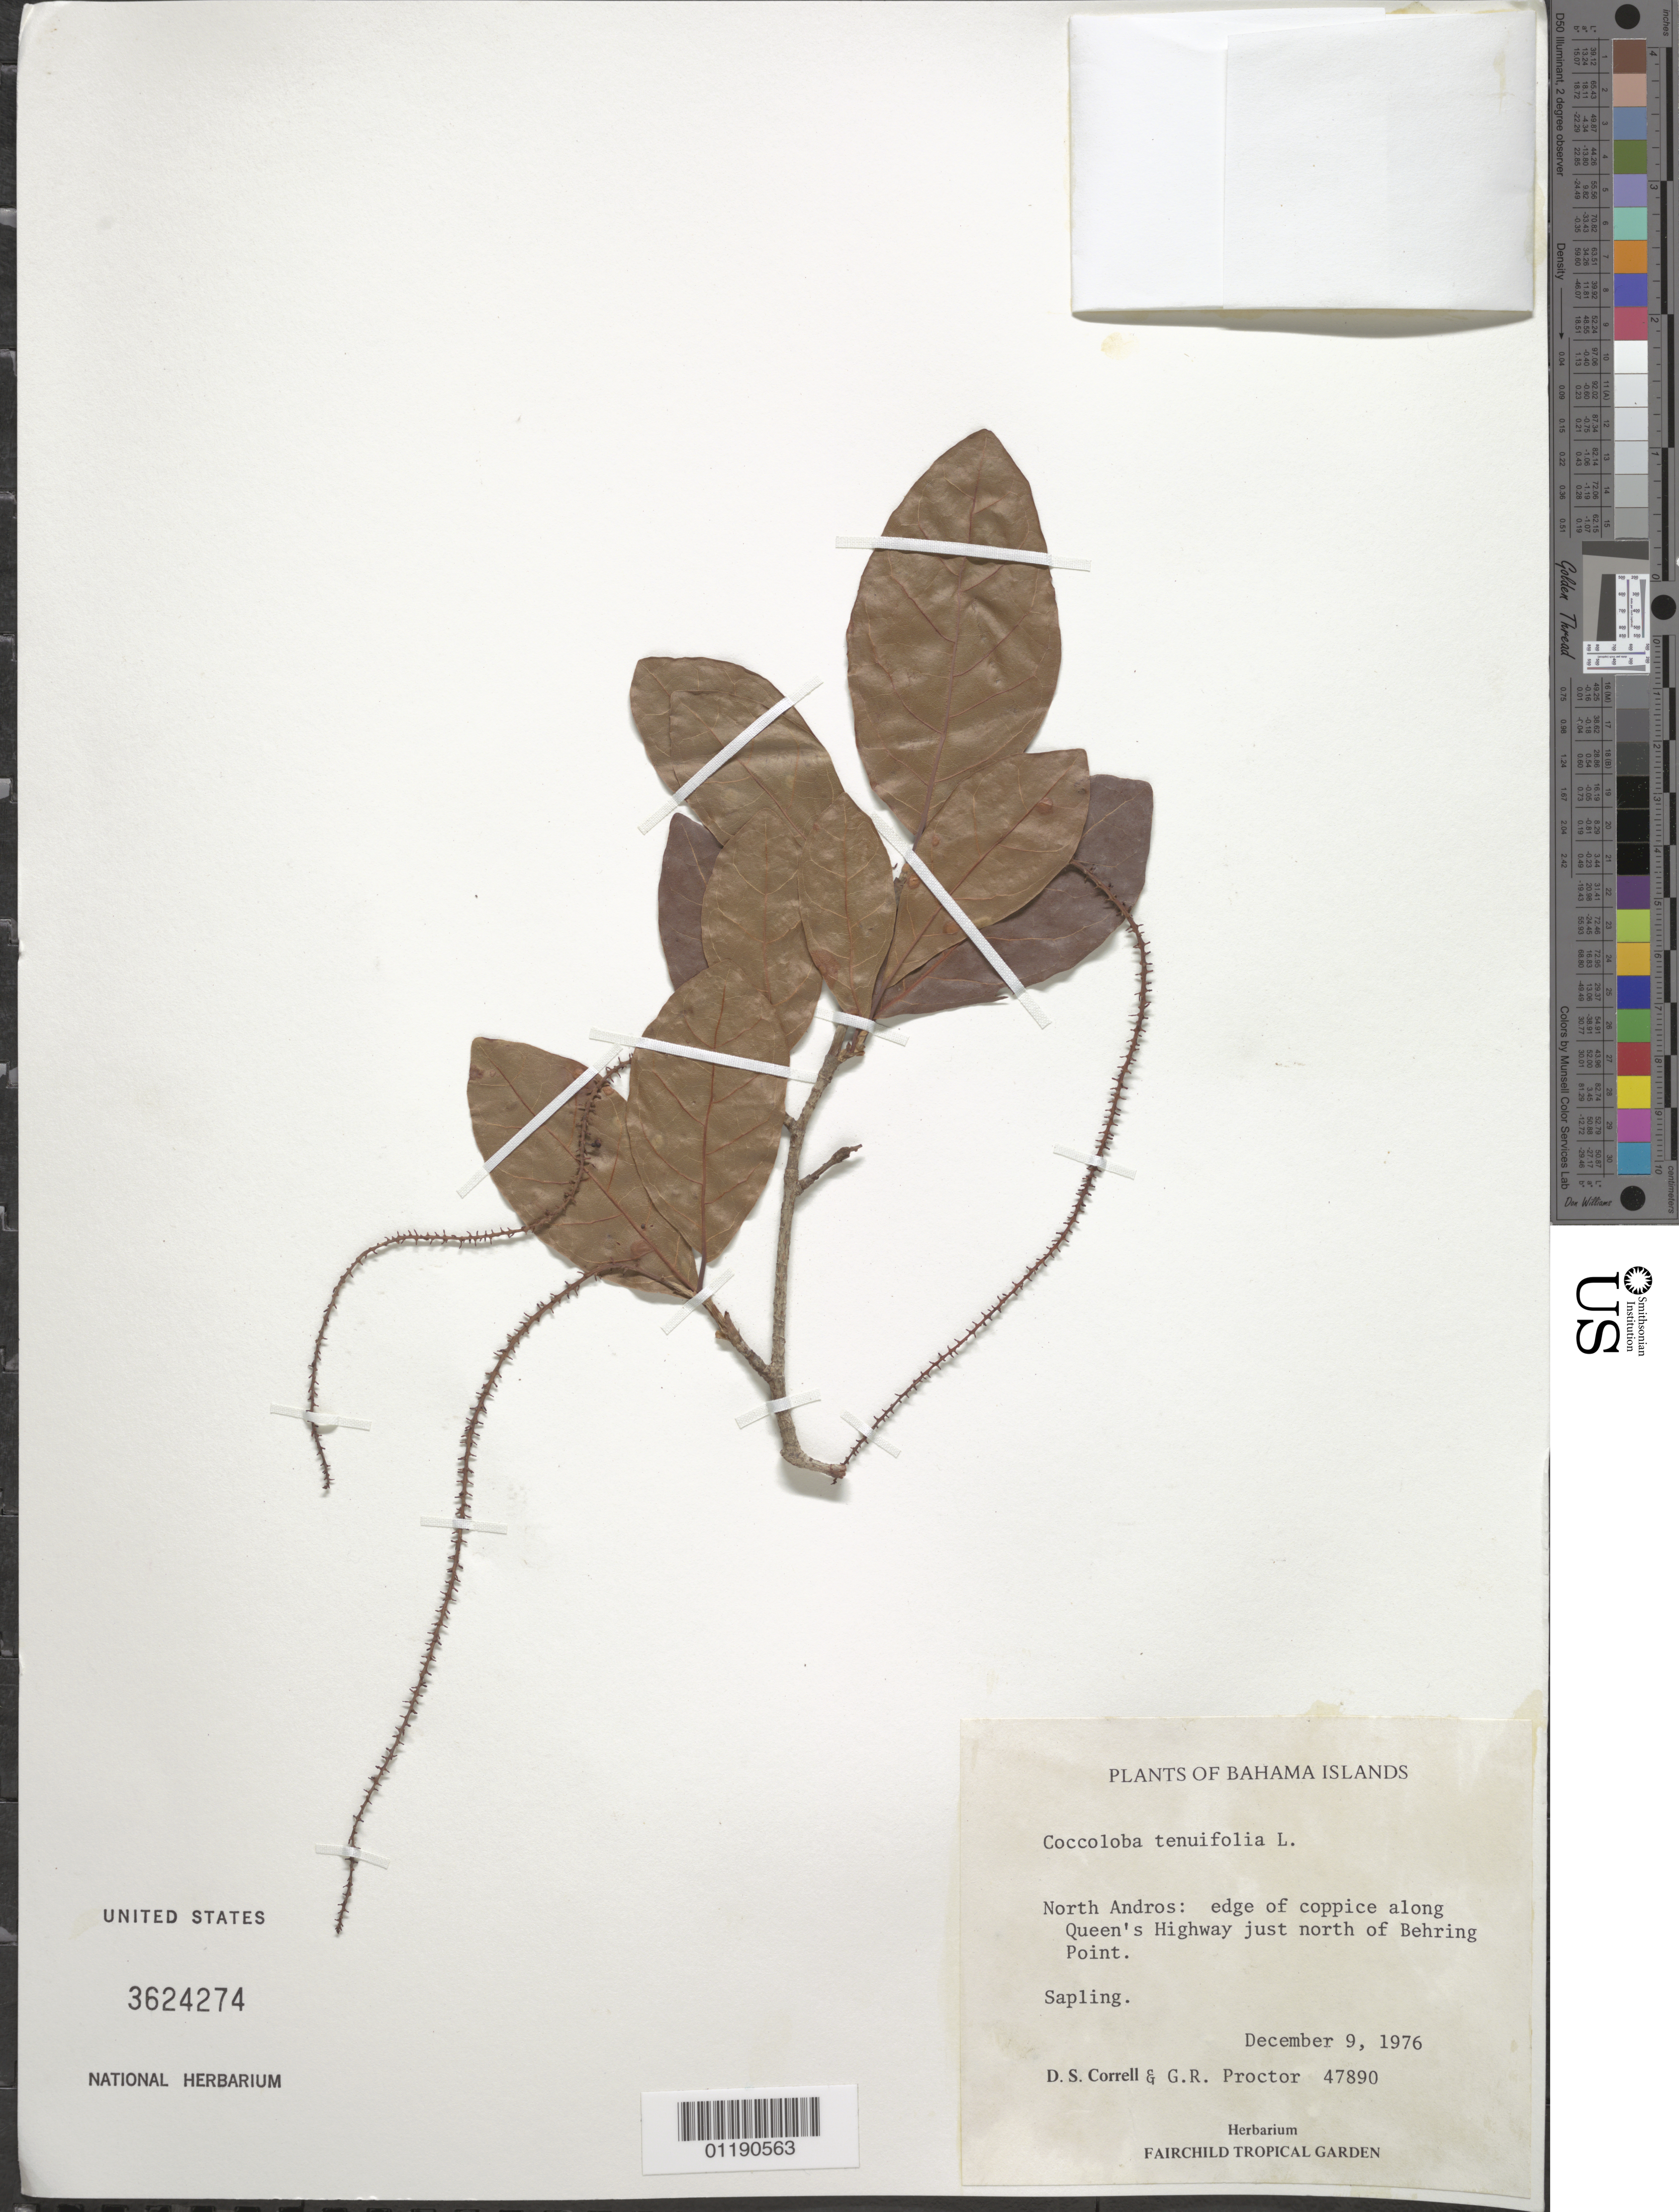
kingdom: Plantae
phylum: Tracheophyta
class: Magnoliopsida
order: Caryophyllales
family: Polygonaceae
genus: Coccoloba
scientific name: Coccoloba tenuifolia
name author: L.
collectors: D. S. Correll & G. R. Proctor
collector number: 47890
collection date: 1976-12-09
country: Bahamas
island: North Andros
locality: North Andros: Just N of Behring Point.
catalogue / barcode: US 3624274